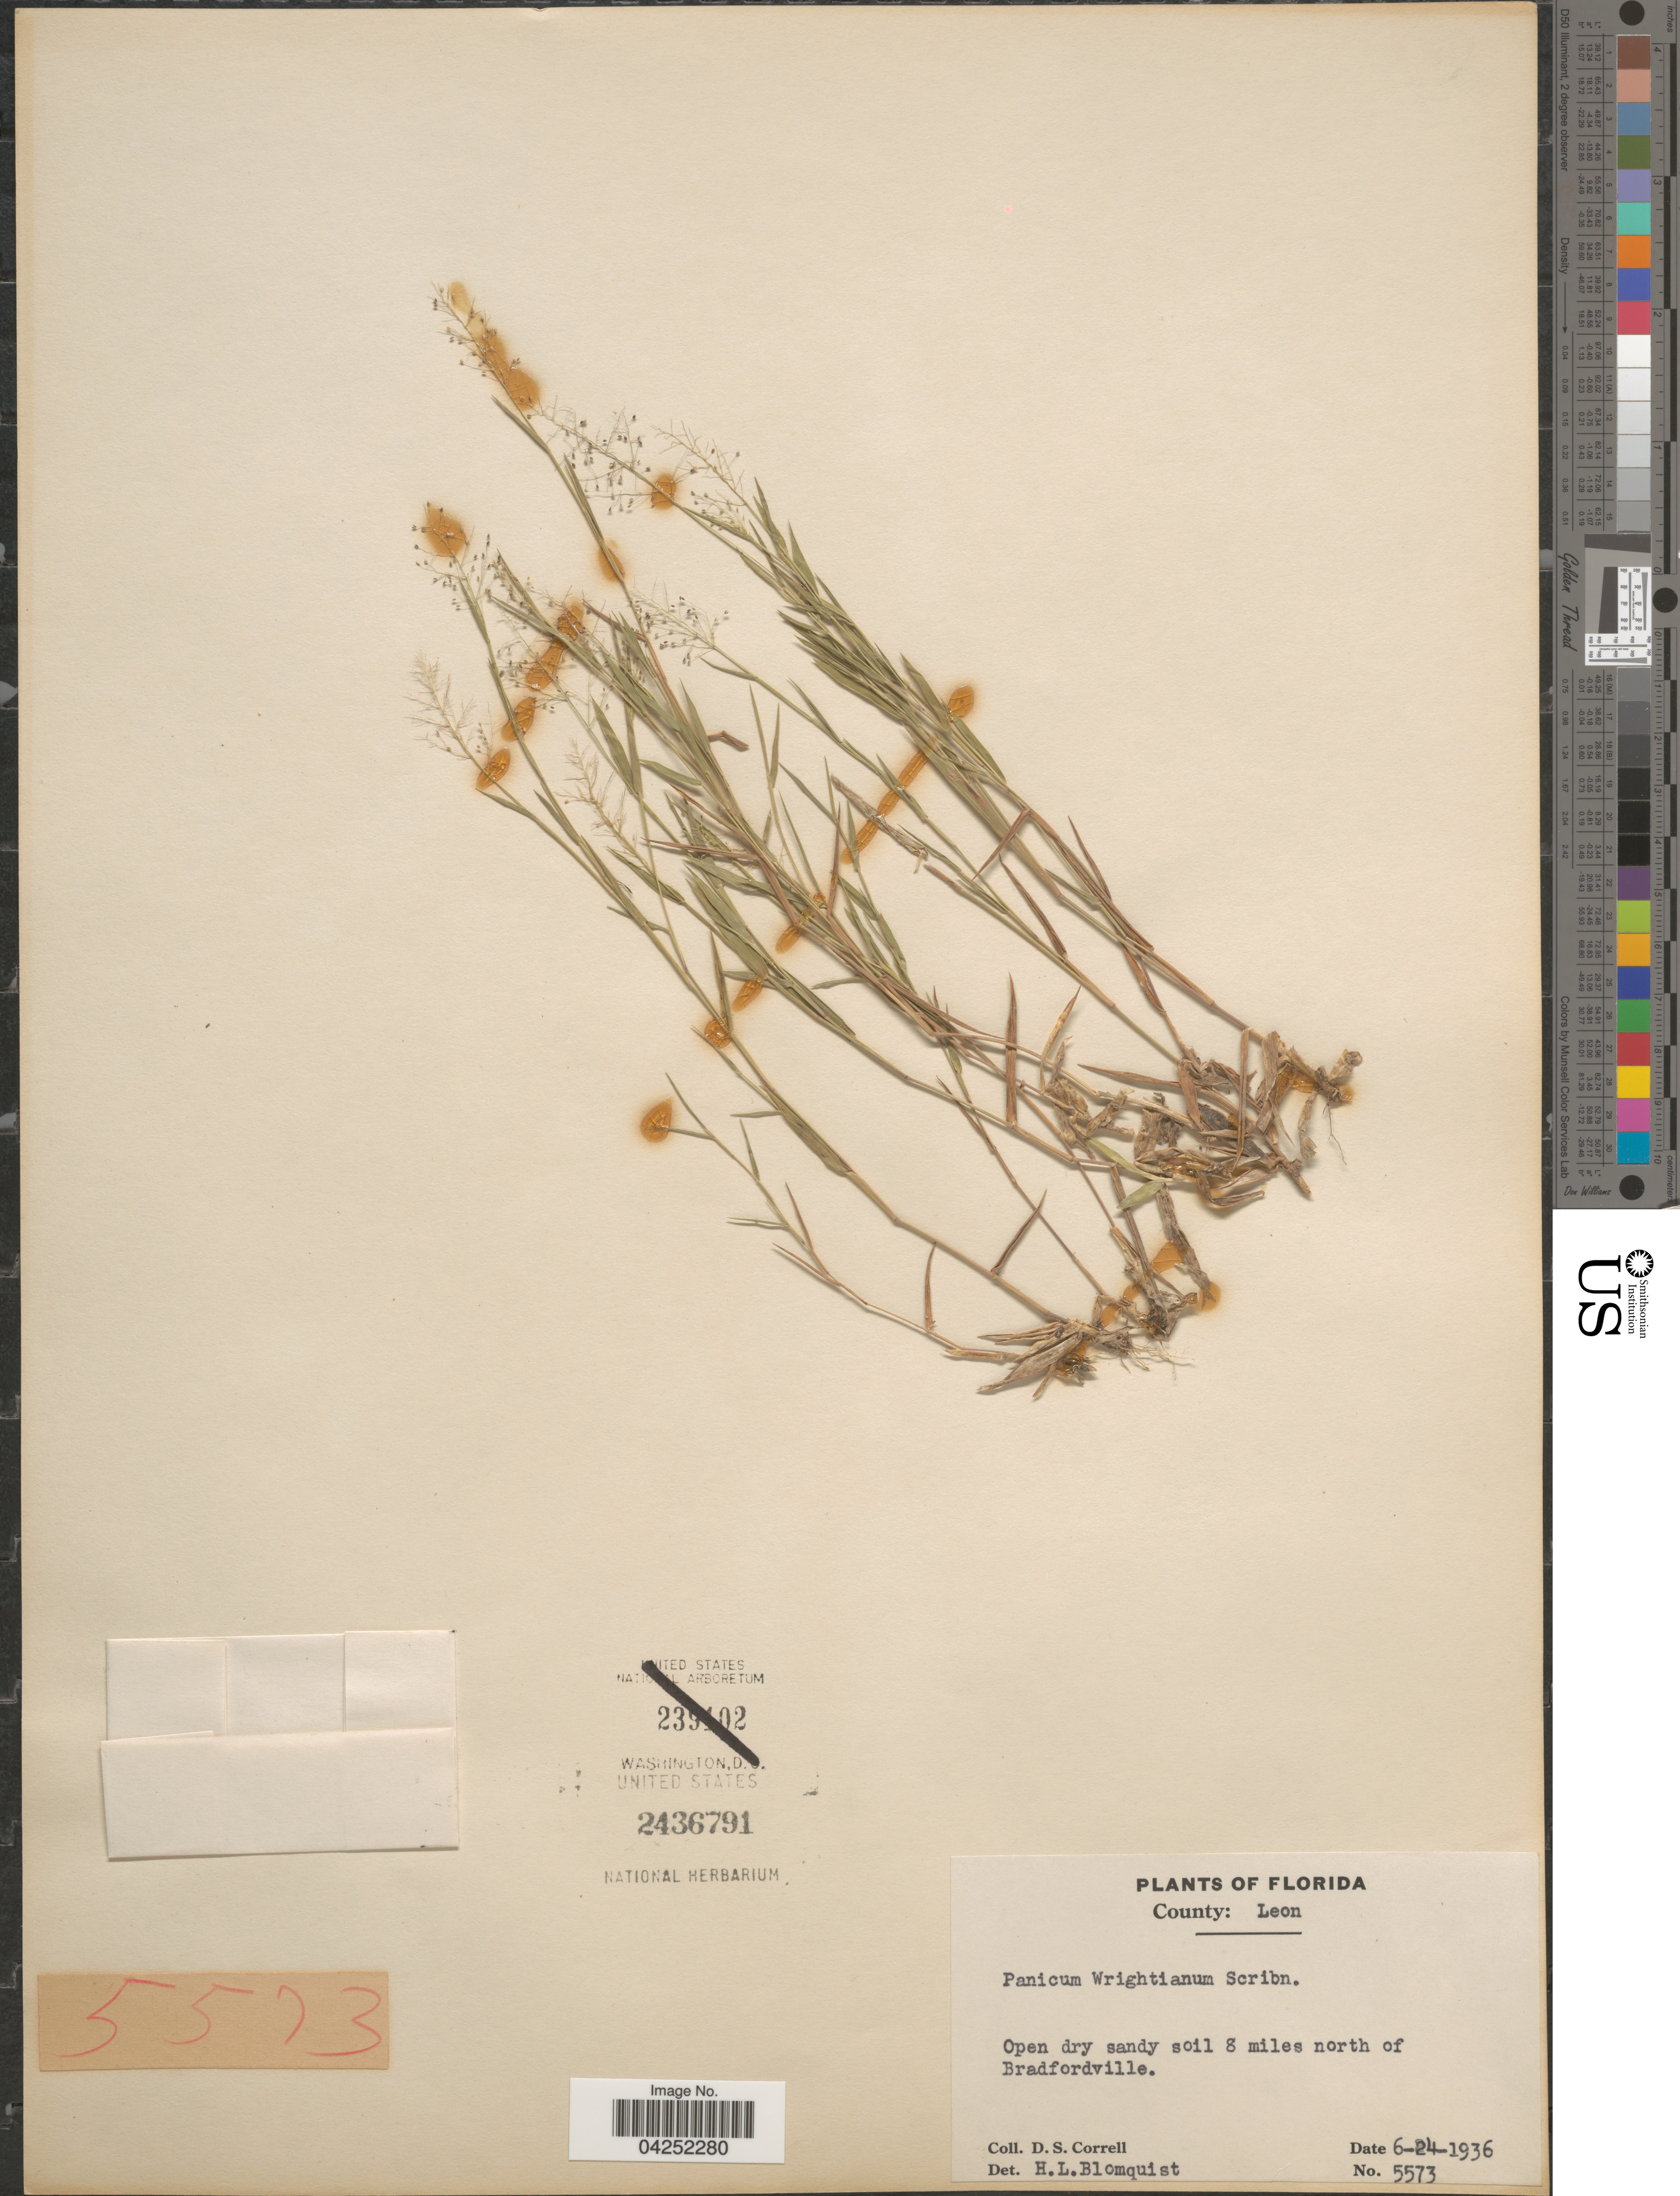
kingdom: Plantae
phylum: Tracheophyta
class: Liliopsida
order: Poales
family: Poaceae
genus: Dichanthelium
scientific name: Dichanthelium acuminatum var. longiligulatum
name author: (Nash) Gould & C.A. Clark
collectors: D. S. Correll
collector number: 5573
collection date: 1936-06-24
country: United States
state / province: Florida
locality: County: Leon. Open dry sandy soil 8 miles north of Bradfordville.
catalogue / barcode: US 2436791